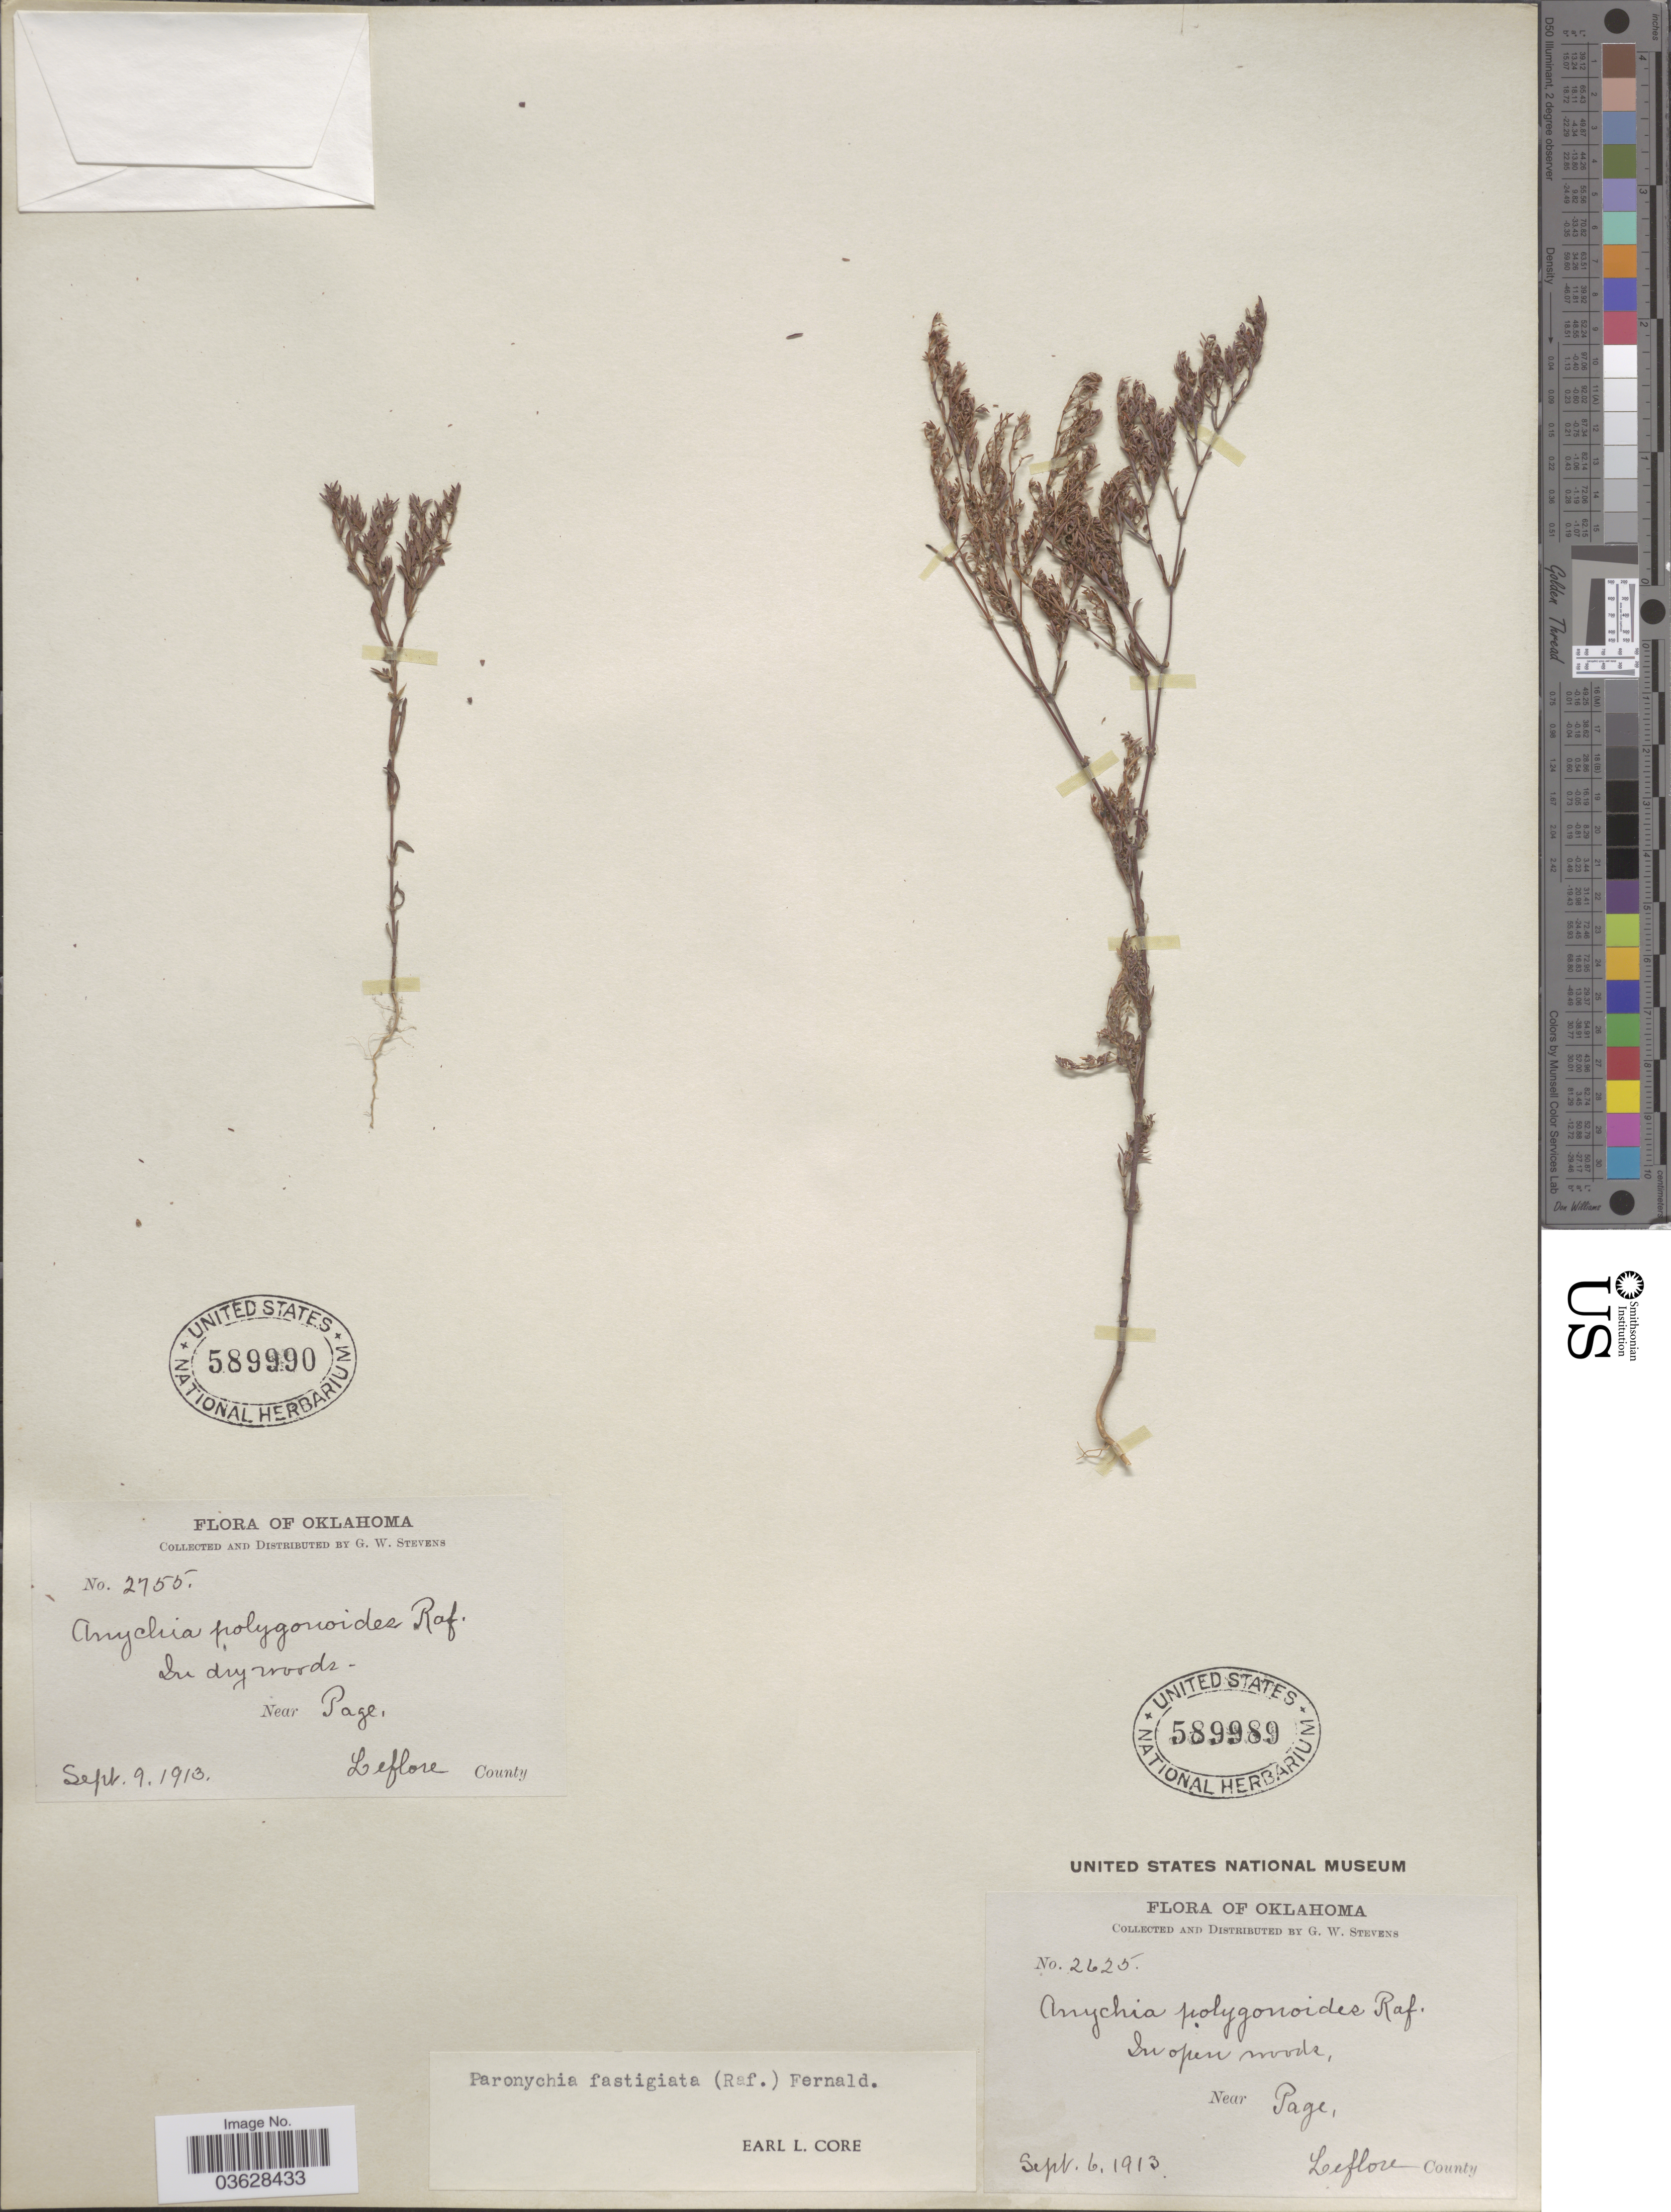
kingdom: Plantae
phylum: Tracheophyta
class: Magnoliopsida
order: Caryophyllales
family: Caryophyllaceae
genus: Paronychia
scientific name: Paronychia fastigiata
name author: (Raf.) Fernald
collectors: G. W. Stevens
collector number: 2755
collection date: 1913-08-09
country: United States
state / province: Oklahoma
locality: Near Page Leflore County.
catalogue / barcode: US 589990-2